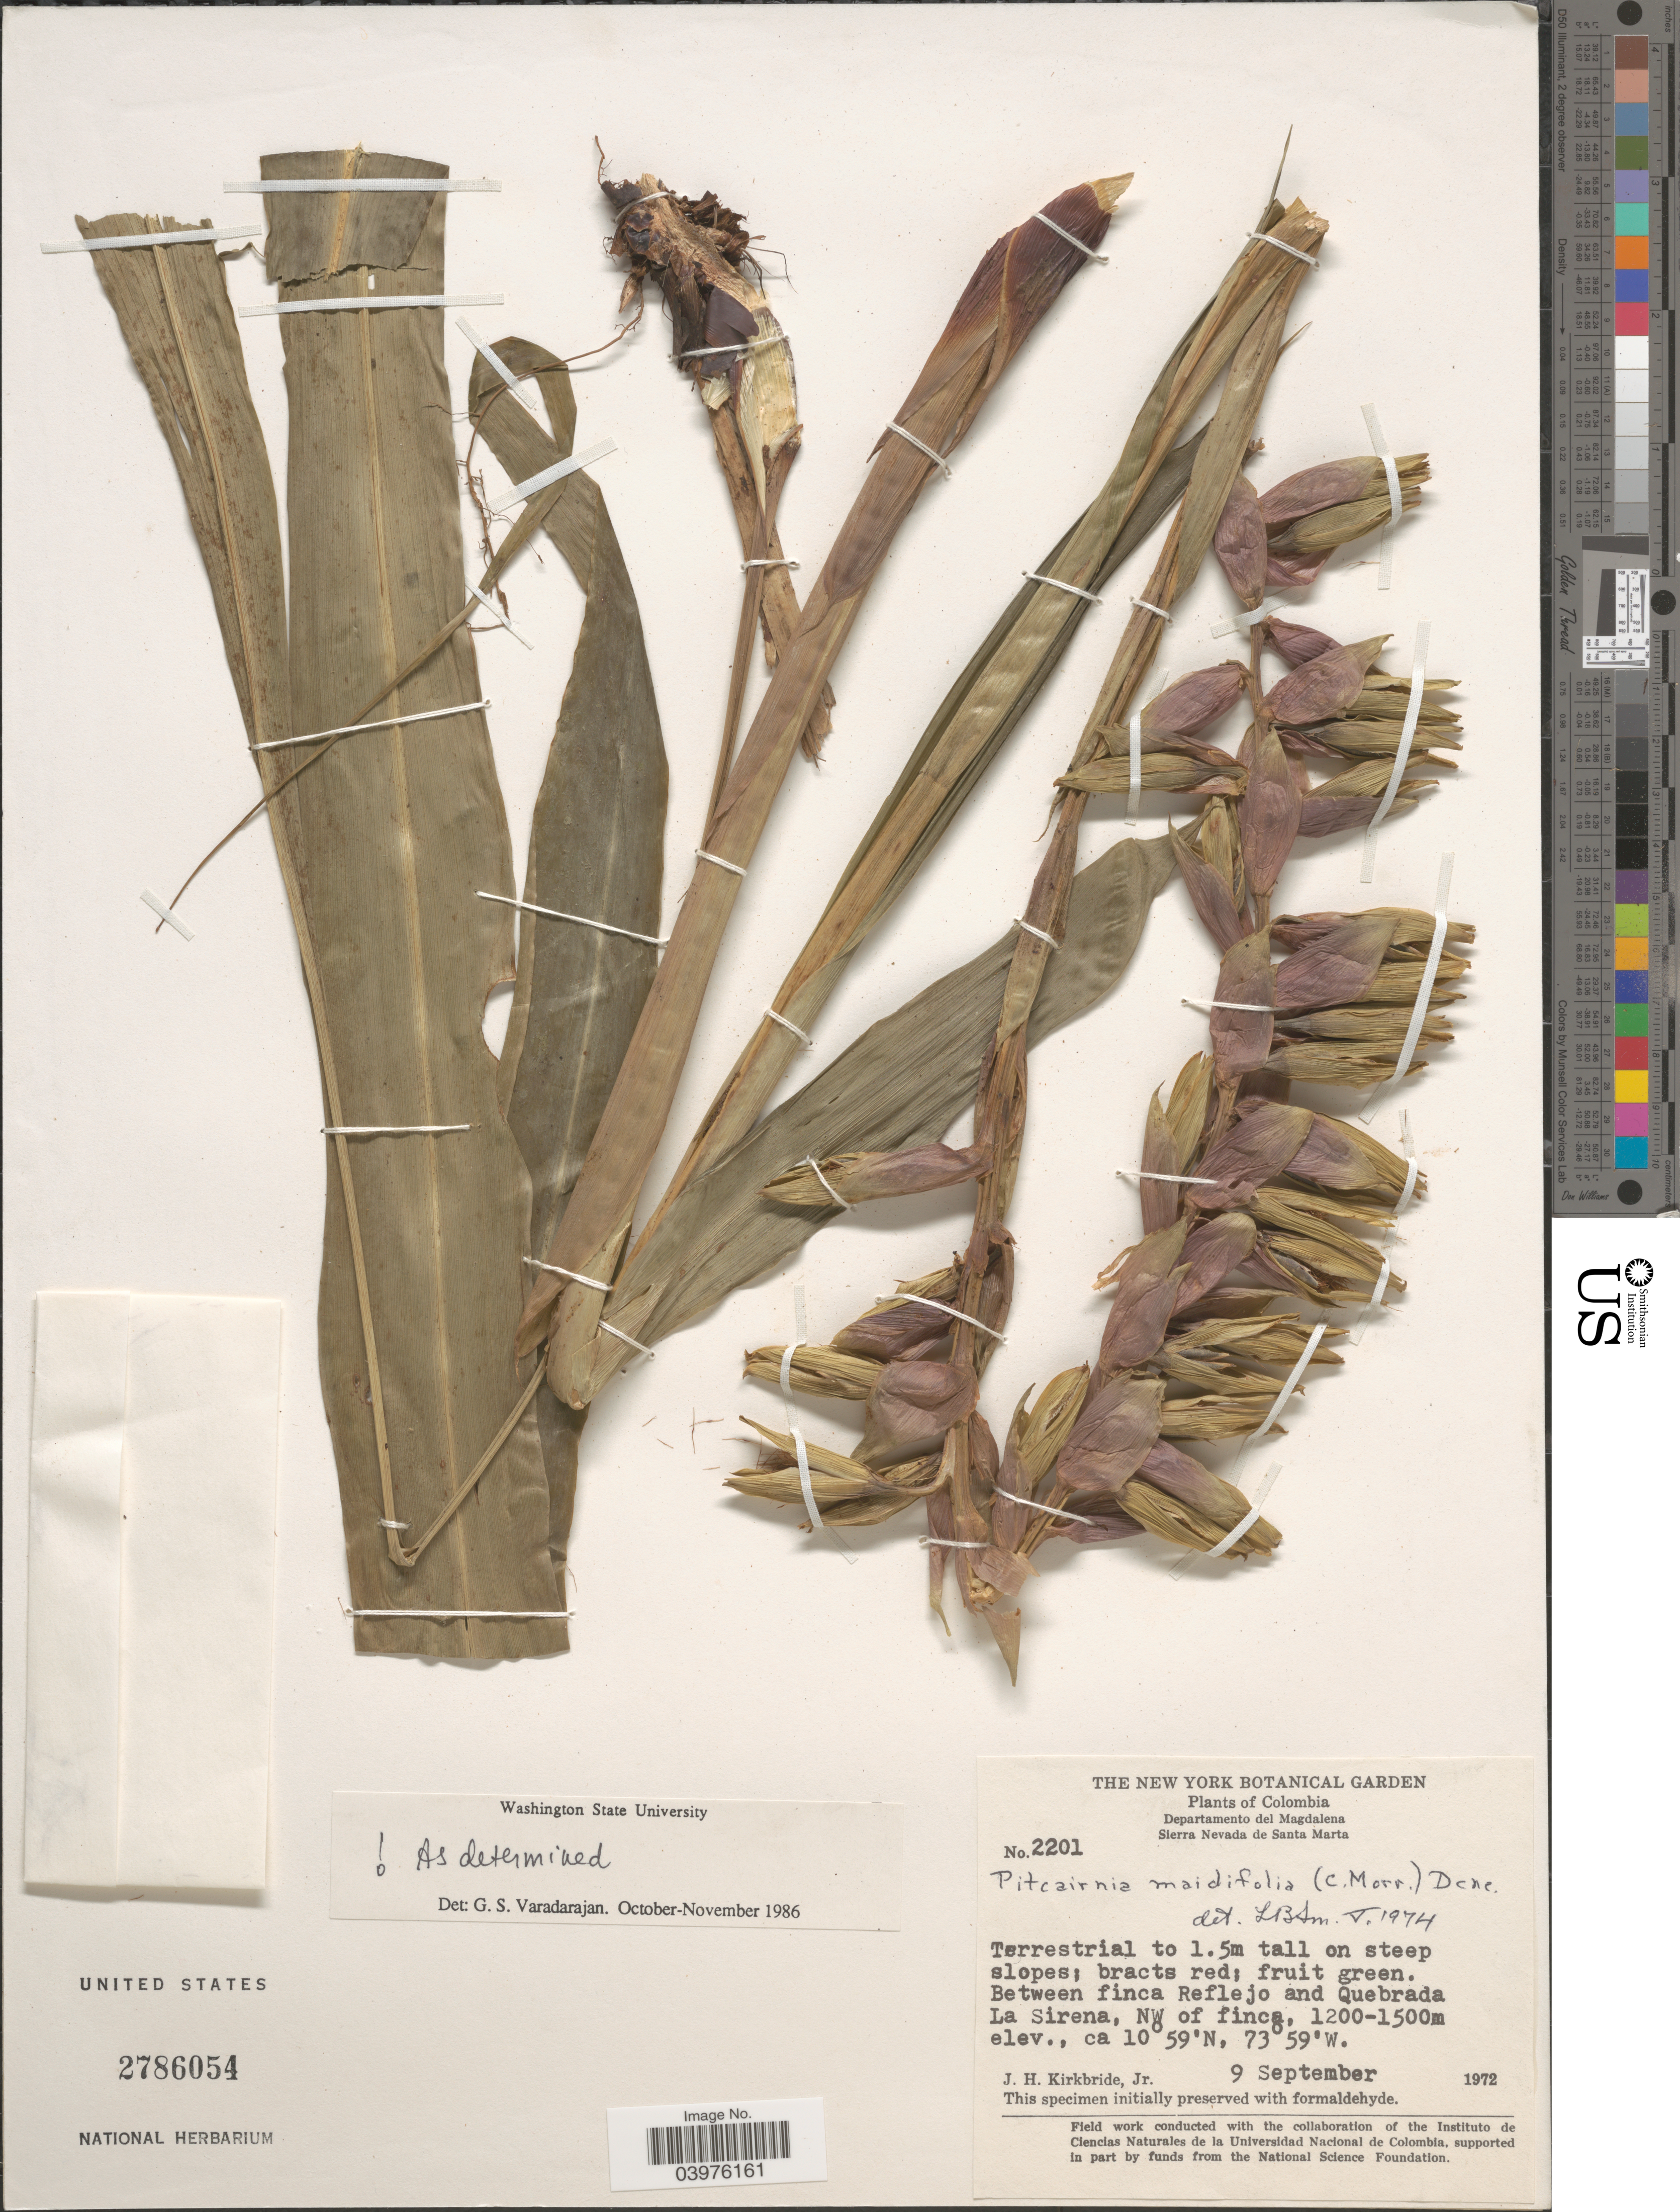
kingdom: Plantae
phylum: Tracheophyta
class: Liliopsida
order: Poales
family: Bromeliaceae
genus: Pitcairnia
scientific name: Pitcairnia maidifolia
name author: (C. Morren) Decne. ex Planch.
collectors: J. H. Kirkbride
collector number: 2201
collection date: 1972-09-09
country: Colombia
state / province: Magdalena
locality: Departamento del Magdalena. Sierra Nevada de Santa Marta. Between finca Reflejo and Quebrada La Sirena, NW of finca.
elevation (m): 1200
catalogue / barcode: US 2786054